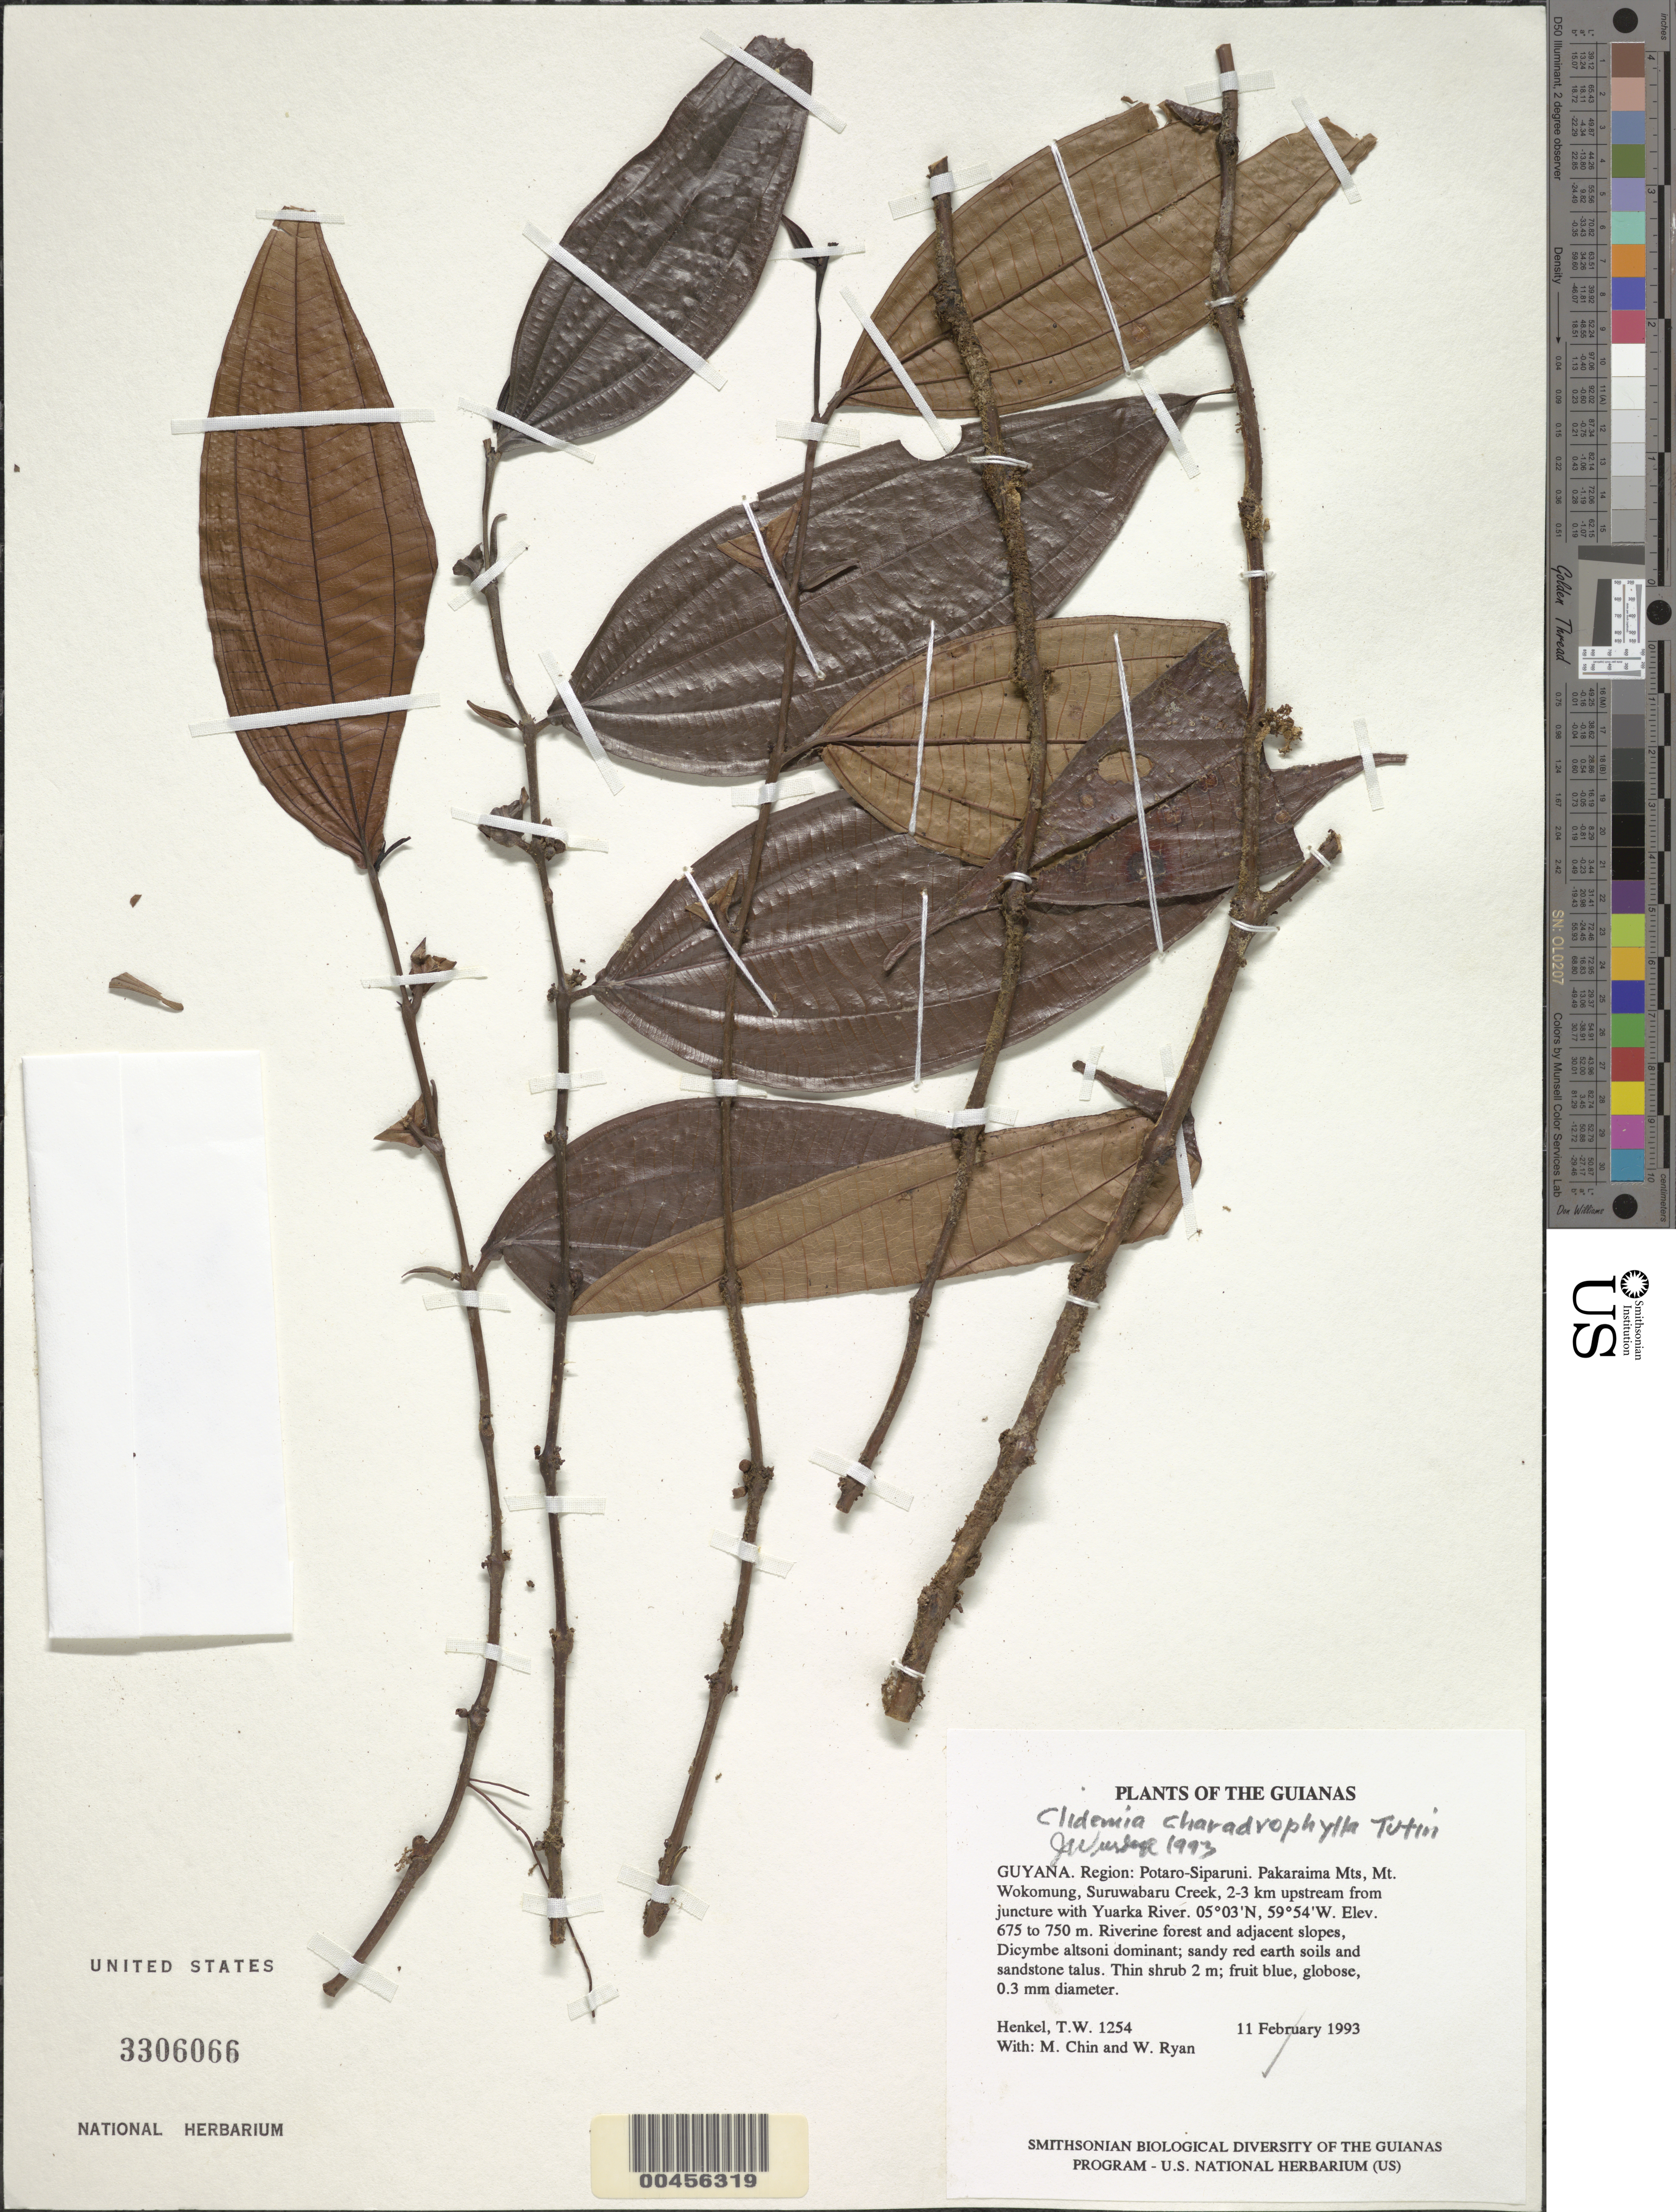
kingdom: Plantae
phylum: Tracheophyta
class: Magnoliopsida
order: Myrtales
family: Melastomataceae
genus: Clidemia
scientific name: Clidemia charadrophila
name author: Tutin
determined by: Wurdack, John J., (US), US (UNITED STATES)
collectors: T. Henkel, M. Chin & W. Ryan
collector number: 1254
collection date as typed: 11 February 1993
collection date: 1993-02-11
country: Guyana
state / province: Potaro-Siparuni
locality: Pakaraima Mts, Mt. Wokomung, Suruwabaru Creek, 2-3 km upstream from juncture with Yuarka R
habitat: Riverine forest and adjacent slopes, Dicymbe altsoni dominant; sandy red earth soils and sandstone talus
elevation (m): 675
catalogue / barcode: US 3306066